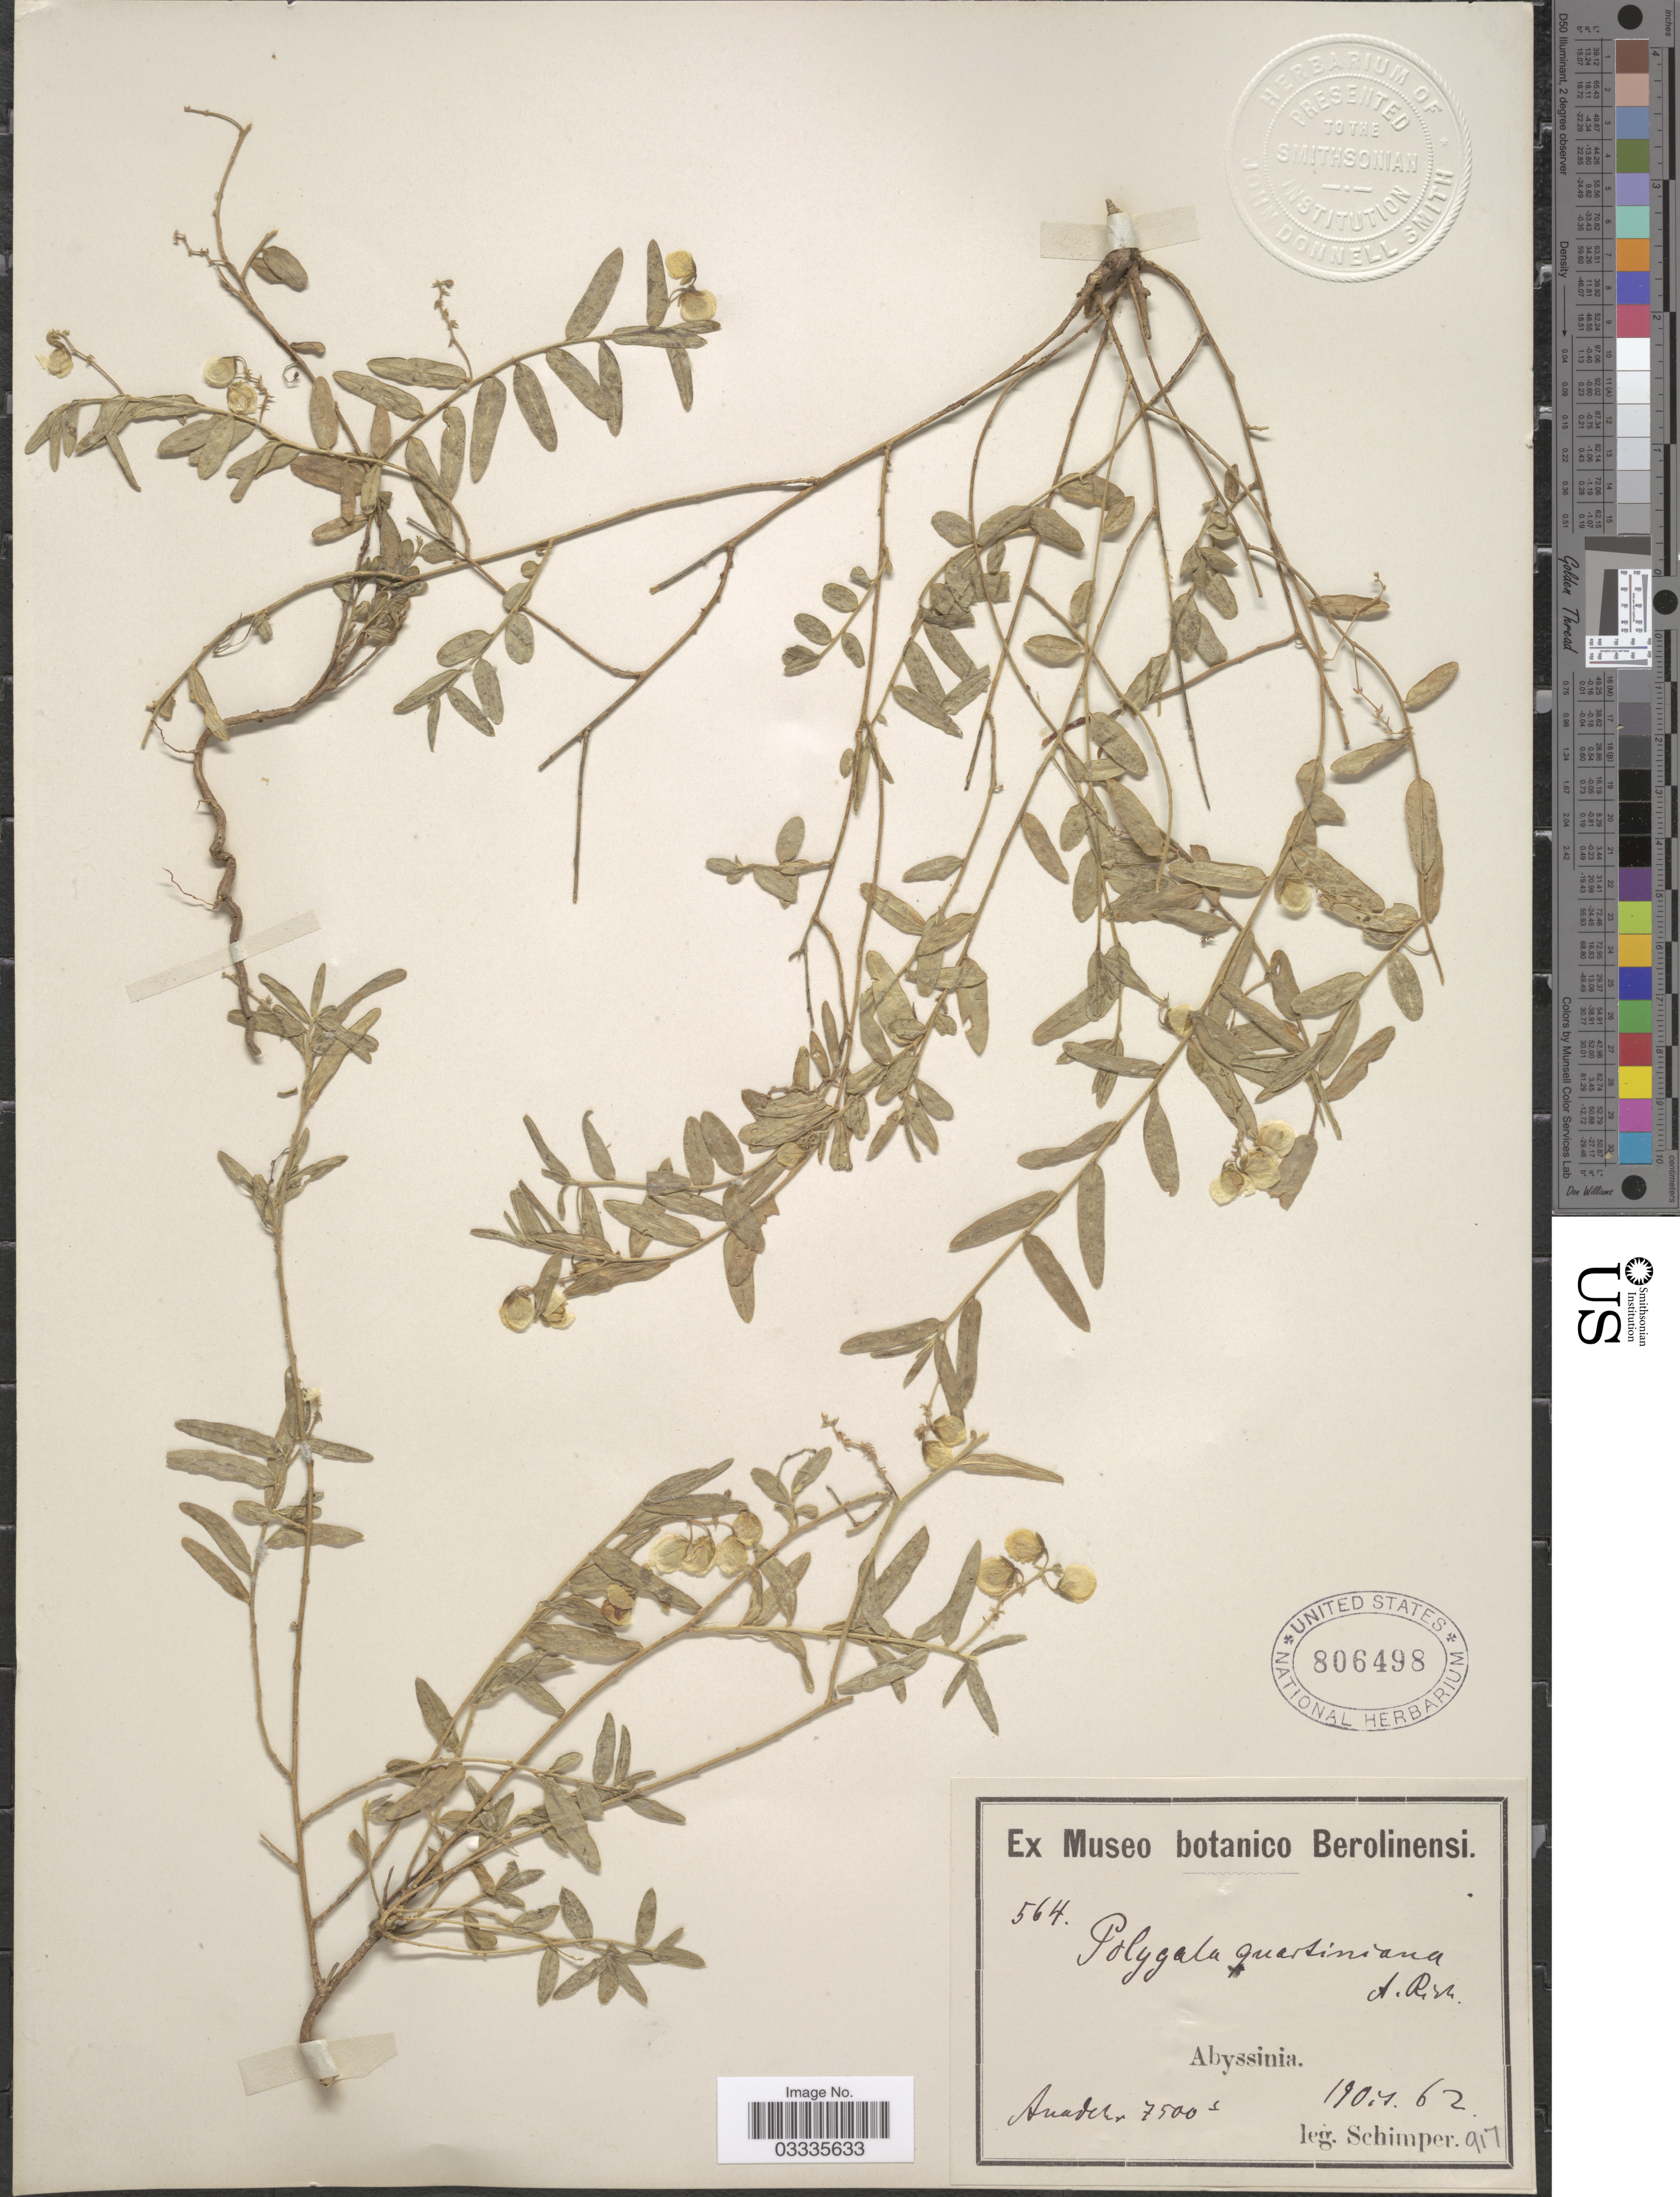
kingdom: Plantae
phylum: Tracheophyta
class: Magnoliopsida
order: Fabales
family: Polygalaceae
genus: Polygala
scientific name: Polygala quartiniana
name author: A. Rich.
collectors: -. Schimper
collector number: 917/564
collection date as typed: Transcribed d/m/y: 19/10/62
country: Ethiopia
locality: Abyssinia. Anadehr.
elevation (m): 2286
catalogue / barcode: US 806498